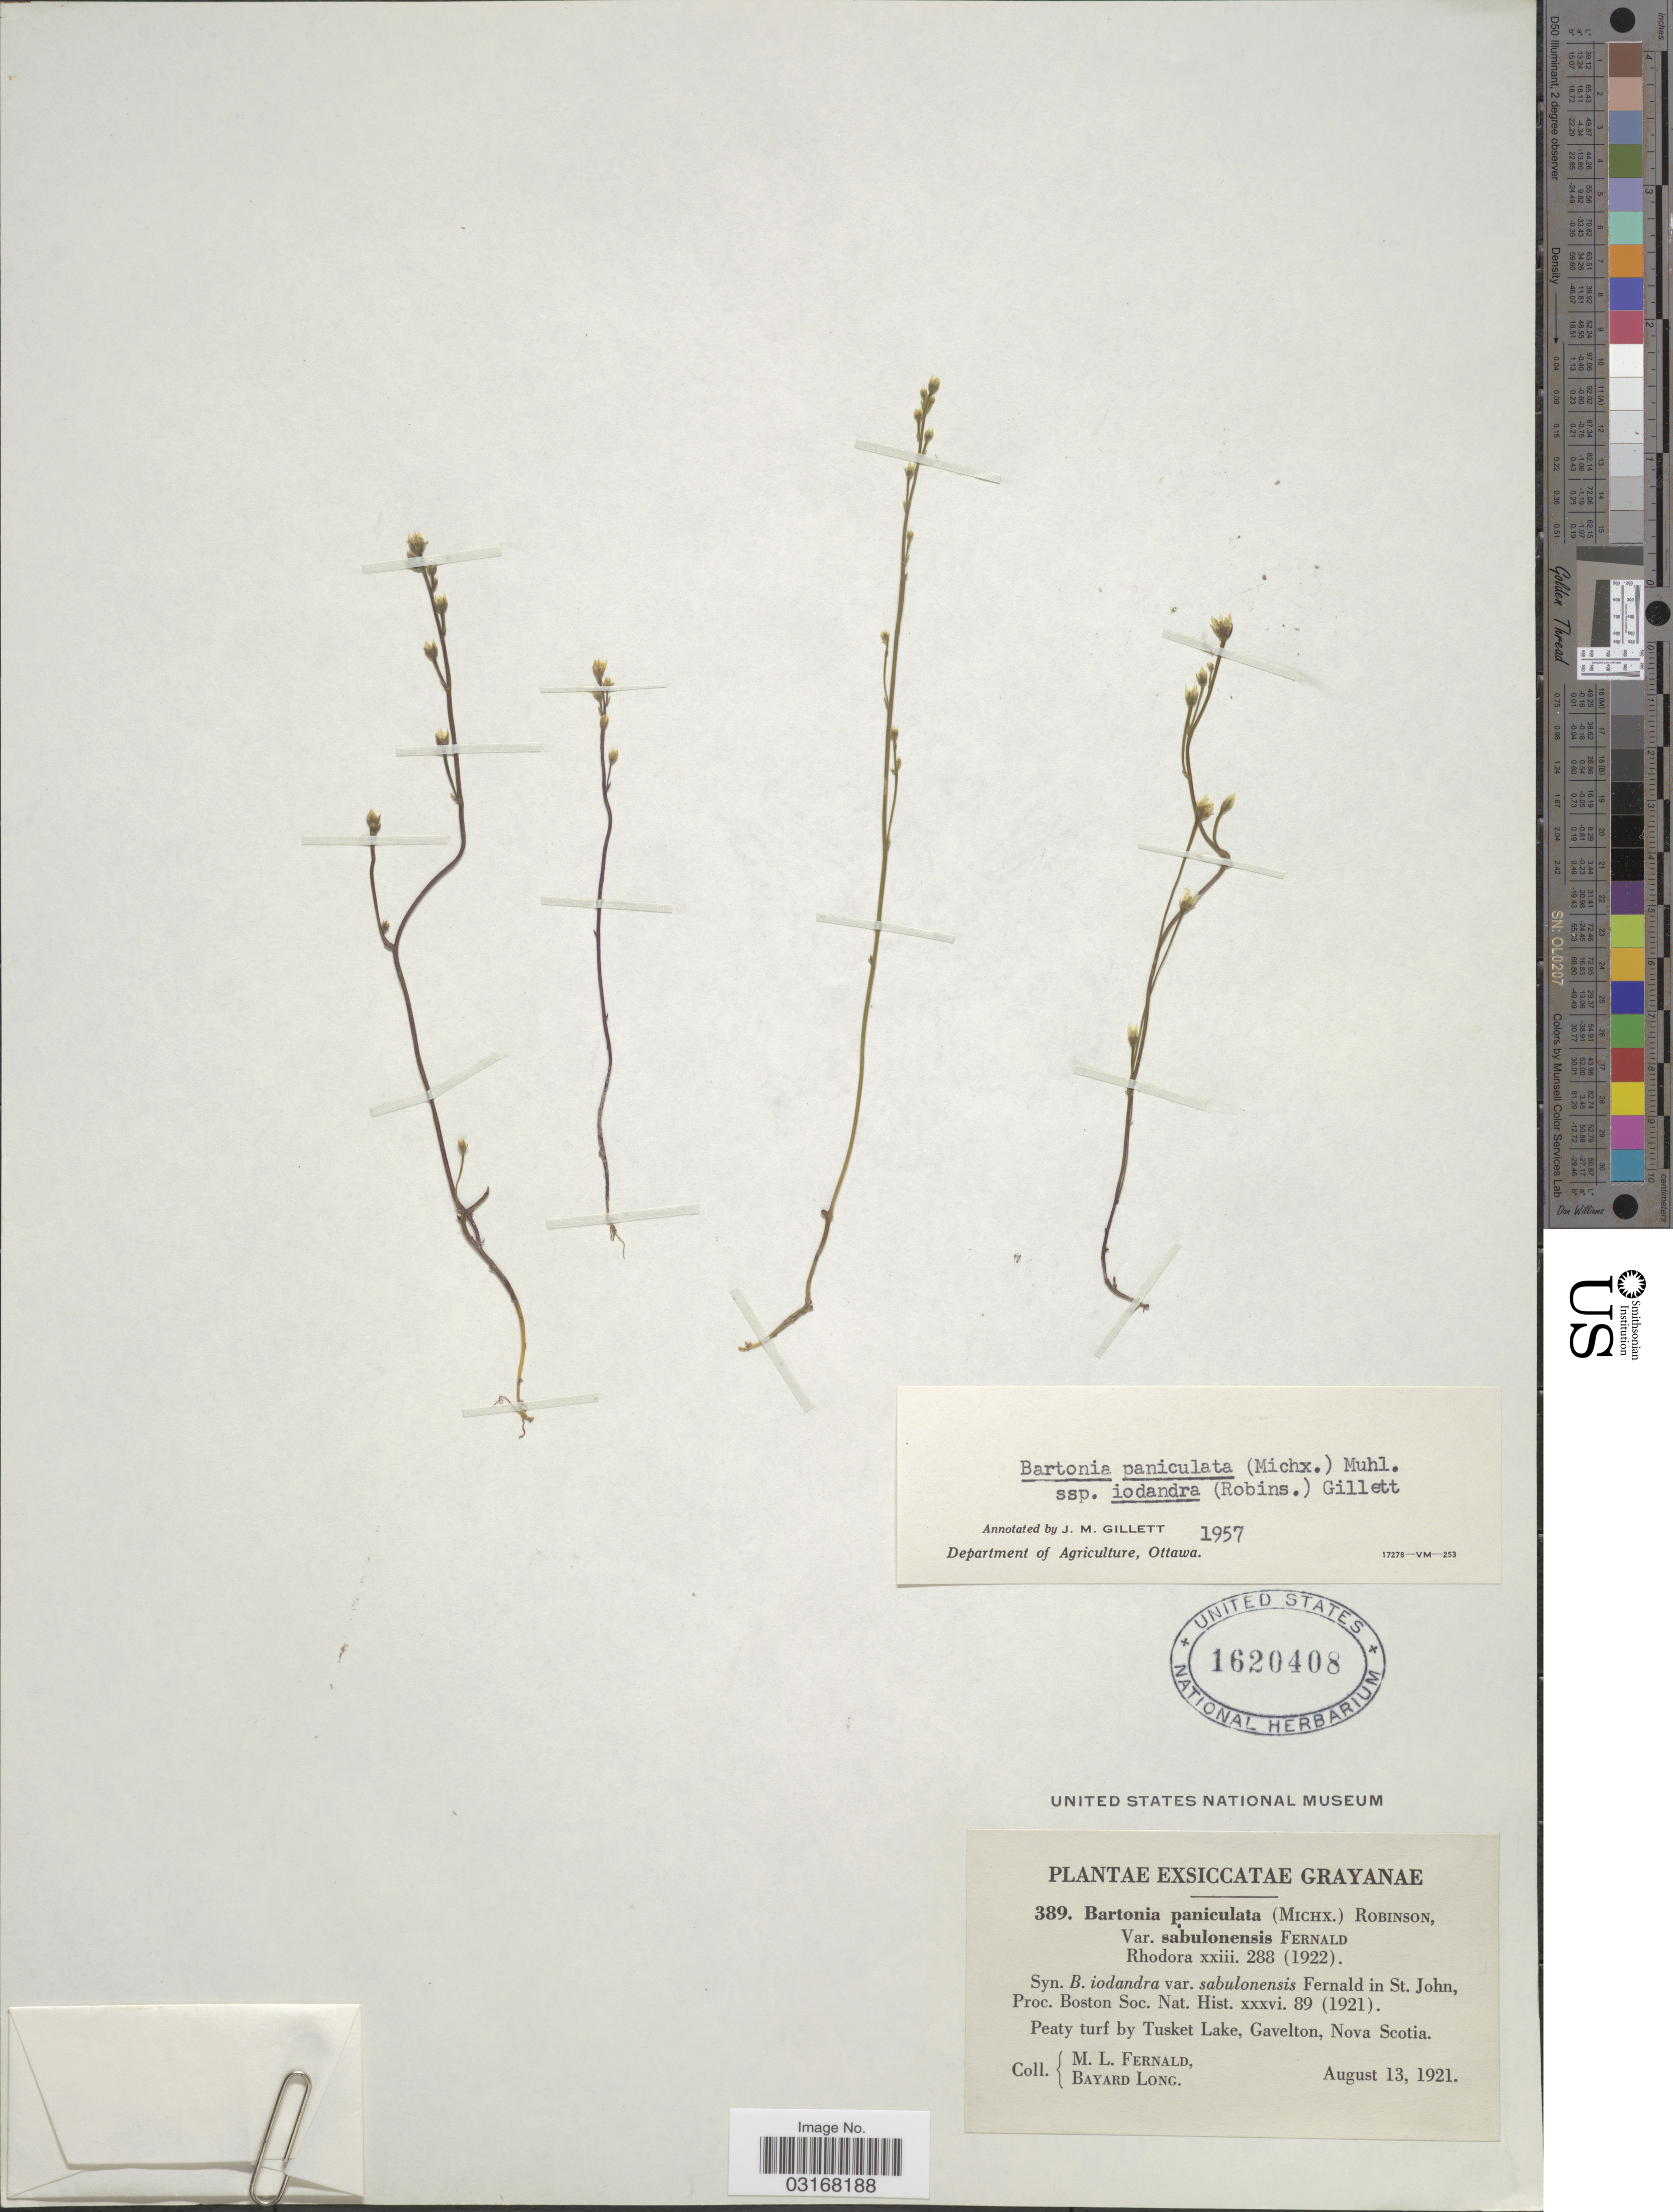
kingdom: Plantae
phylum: Tracheophyta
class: Magnoliopsida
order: Gentianales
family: Gentianaceae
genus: Bartonia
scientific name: Bartonia paniculata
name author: (Michx.) Muhl.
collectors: M. L. Fernald & B. Long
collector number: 389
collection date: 1921-08-13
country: Canada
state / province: Nova Scotia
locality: Peaty turf by Tusket Lake, Gavelton.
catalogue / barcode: US 1620408